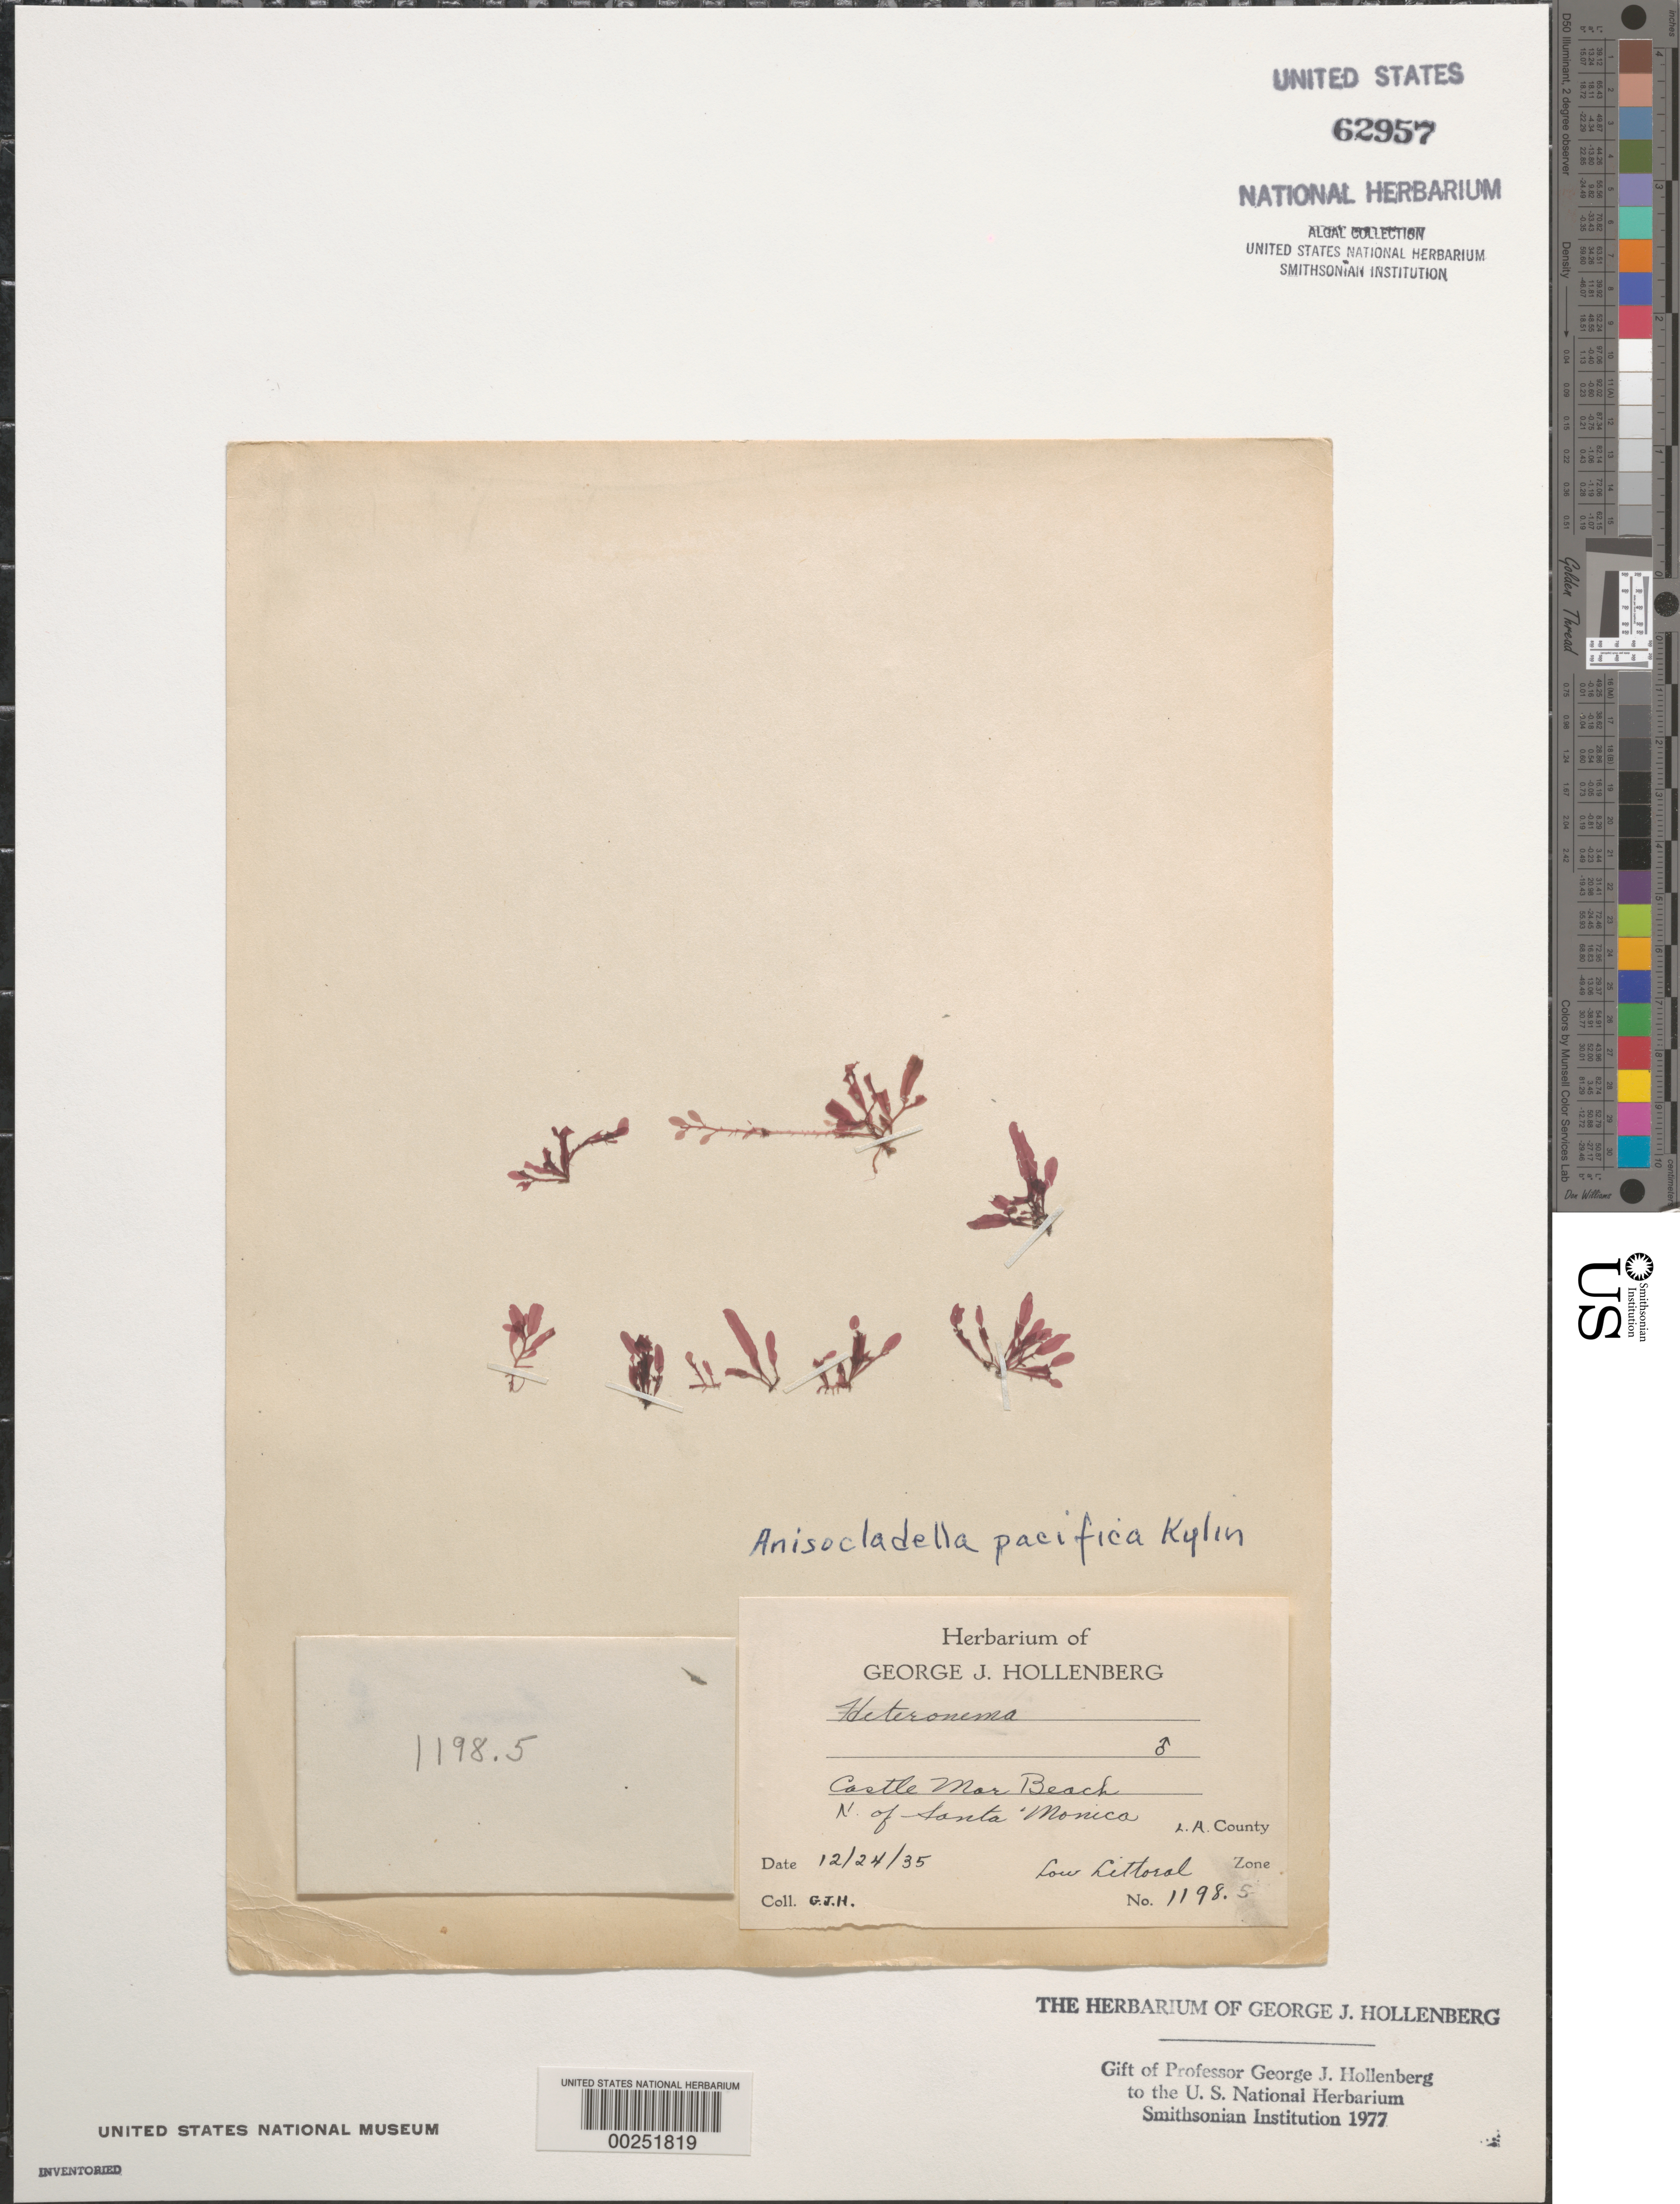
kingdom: Plantae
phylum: Rhodophyta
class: Florideophyceae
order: Ceramiales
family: Delesseriaceae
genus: Anisocladella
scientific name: Anisocladella pacifica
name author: Kylin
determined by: Hollenberg, George J.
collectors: G. Hollenberg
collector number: GJH 1198.5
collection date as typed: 24 Dec 1935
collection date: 1935-12-24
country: United States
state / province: California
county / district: Los Angeles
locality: Castle Mar Beach, north of Santa Monica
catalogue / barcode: US 62957